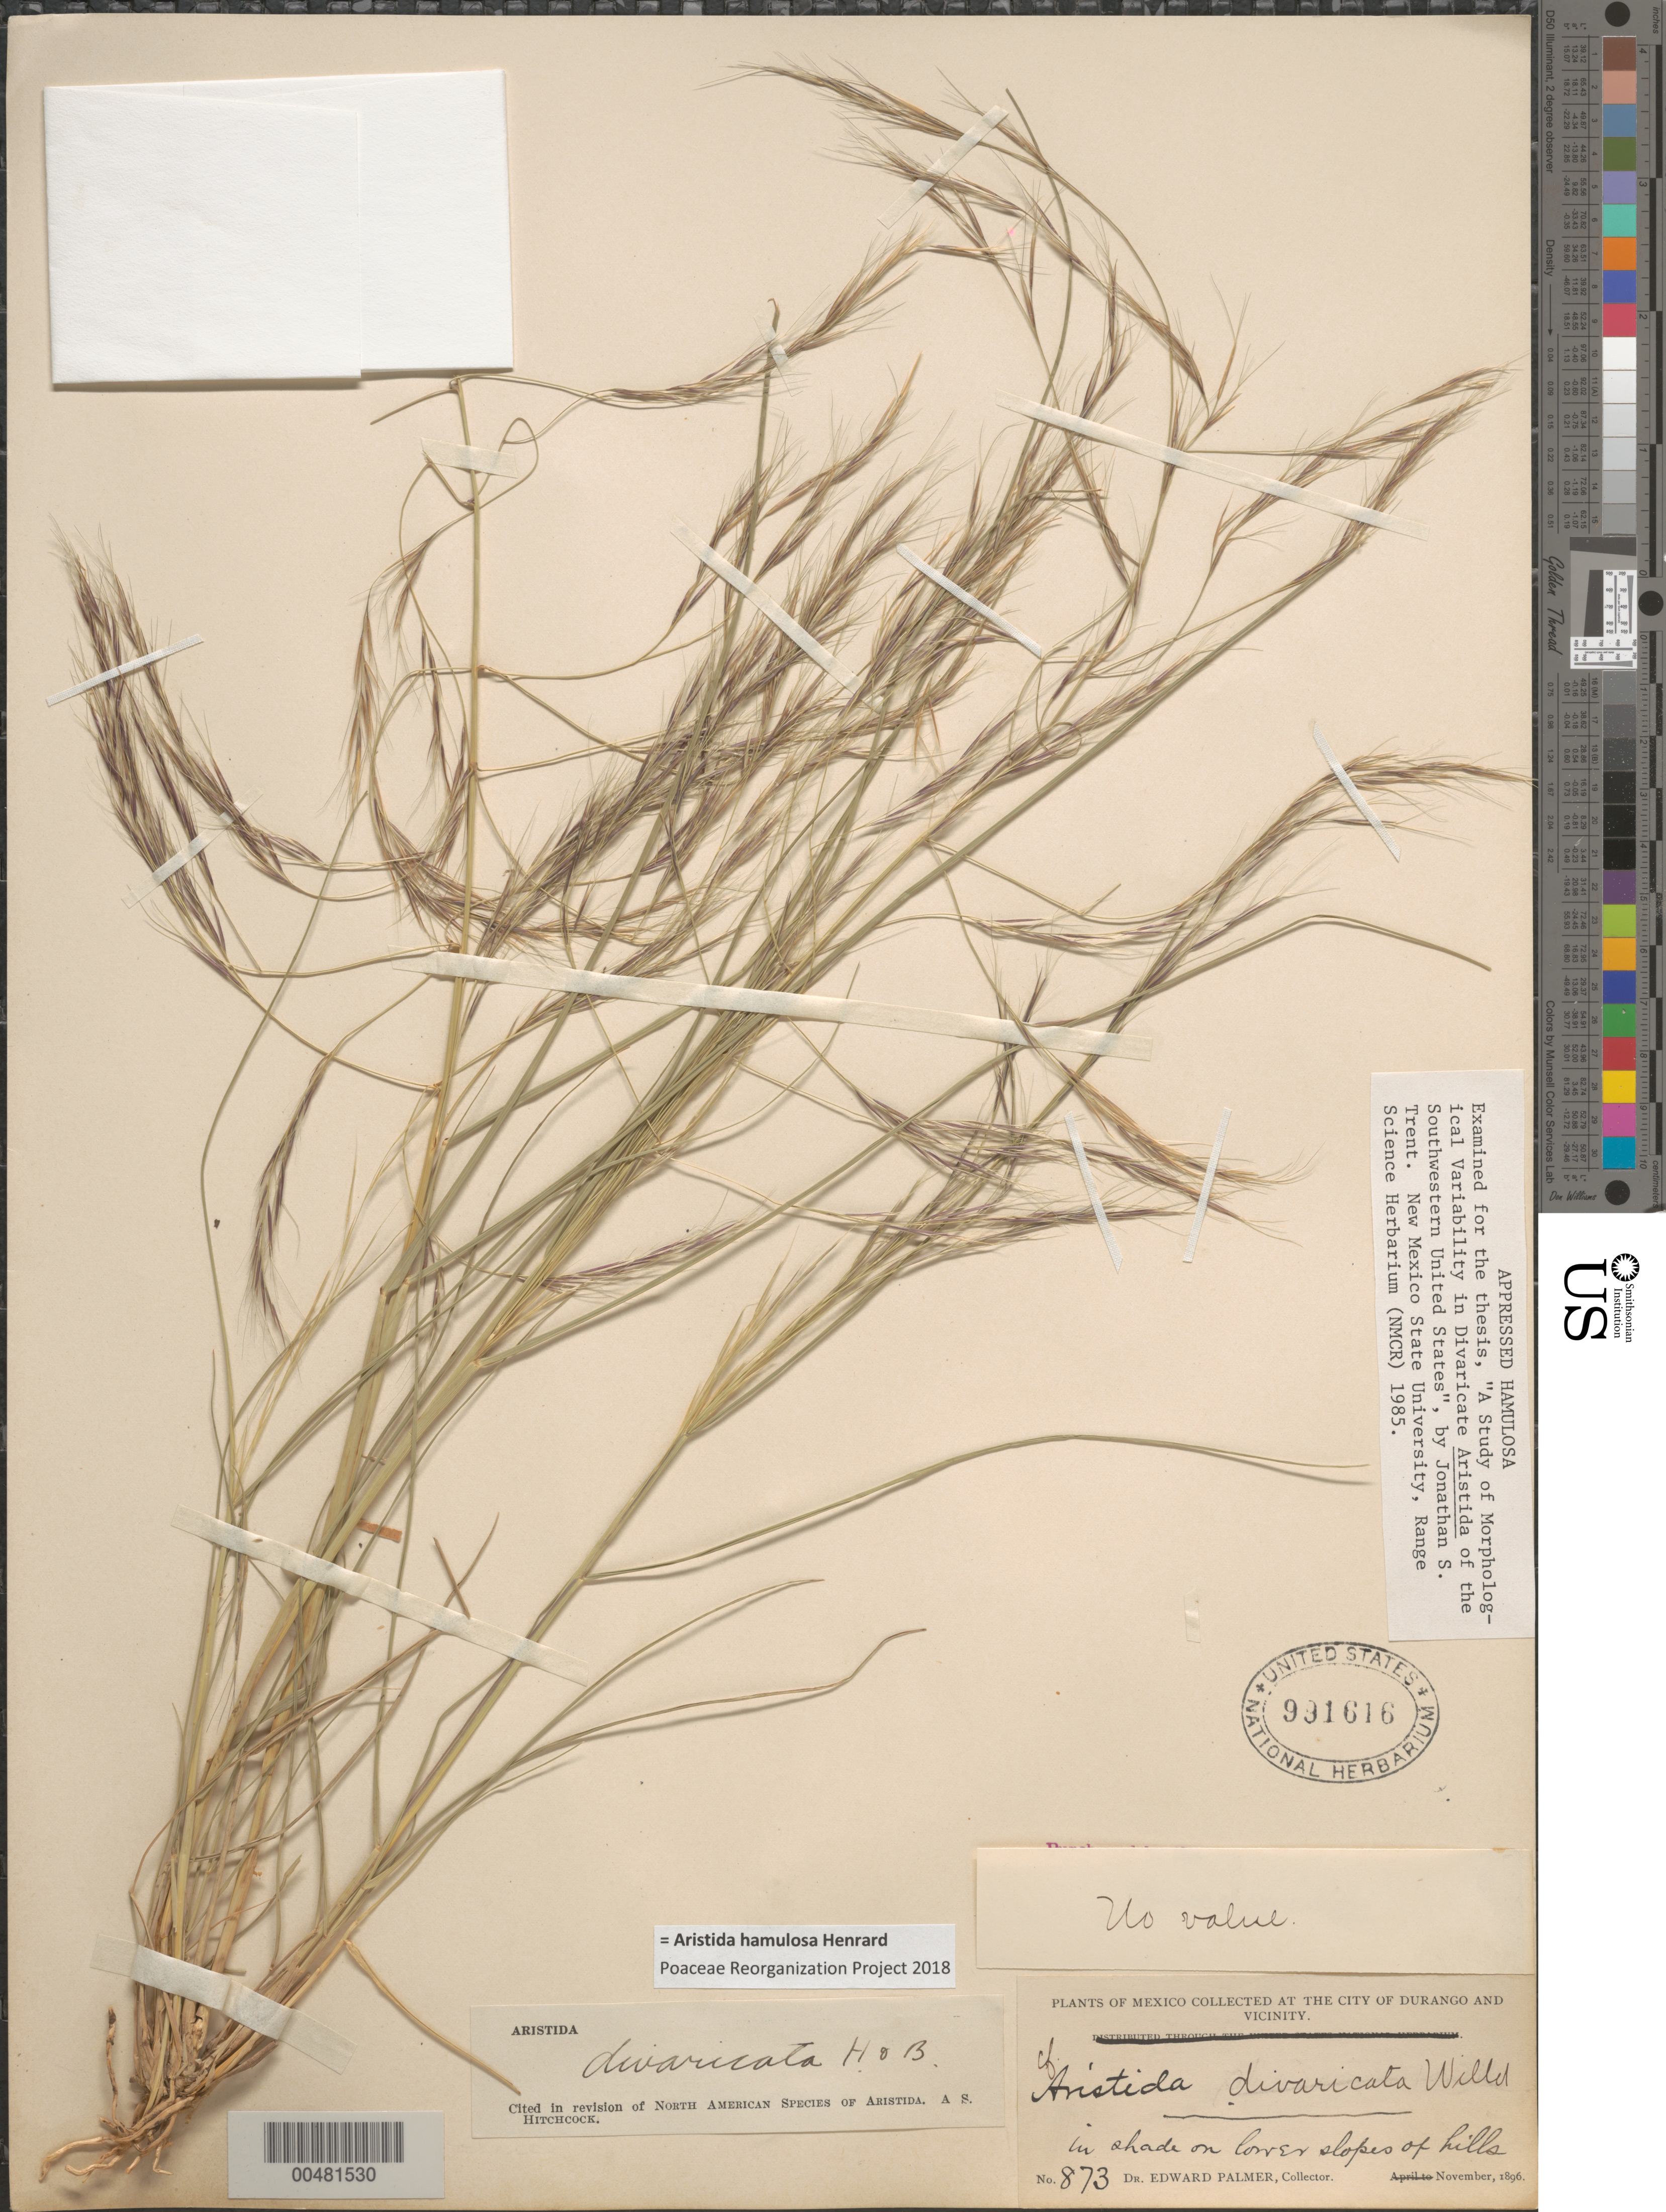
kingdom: Plantae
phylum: Tracheophyta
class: Liliopsida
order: Poales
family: Poaceae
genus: Aristida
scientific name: Aristida hamulosa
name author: Henr.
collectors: E. Palmer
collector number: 873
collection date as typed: Nov 1896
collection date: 1896-11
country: Mexico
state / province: Durango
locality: The city of Durango and vicinity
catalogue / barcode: US 991616